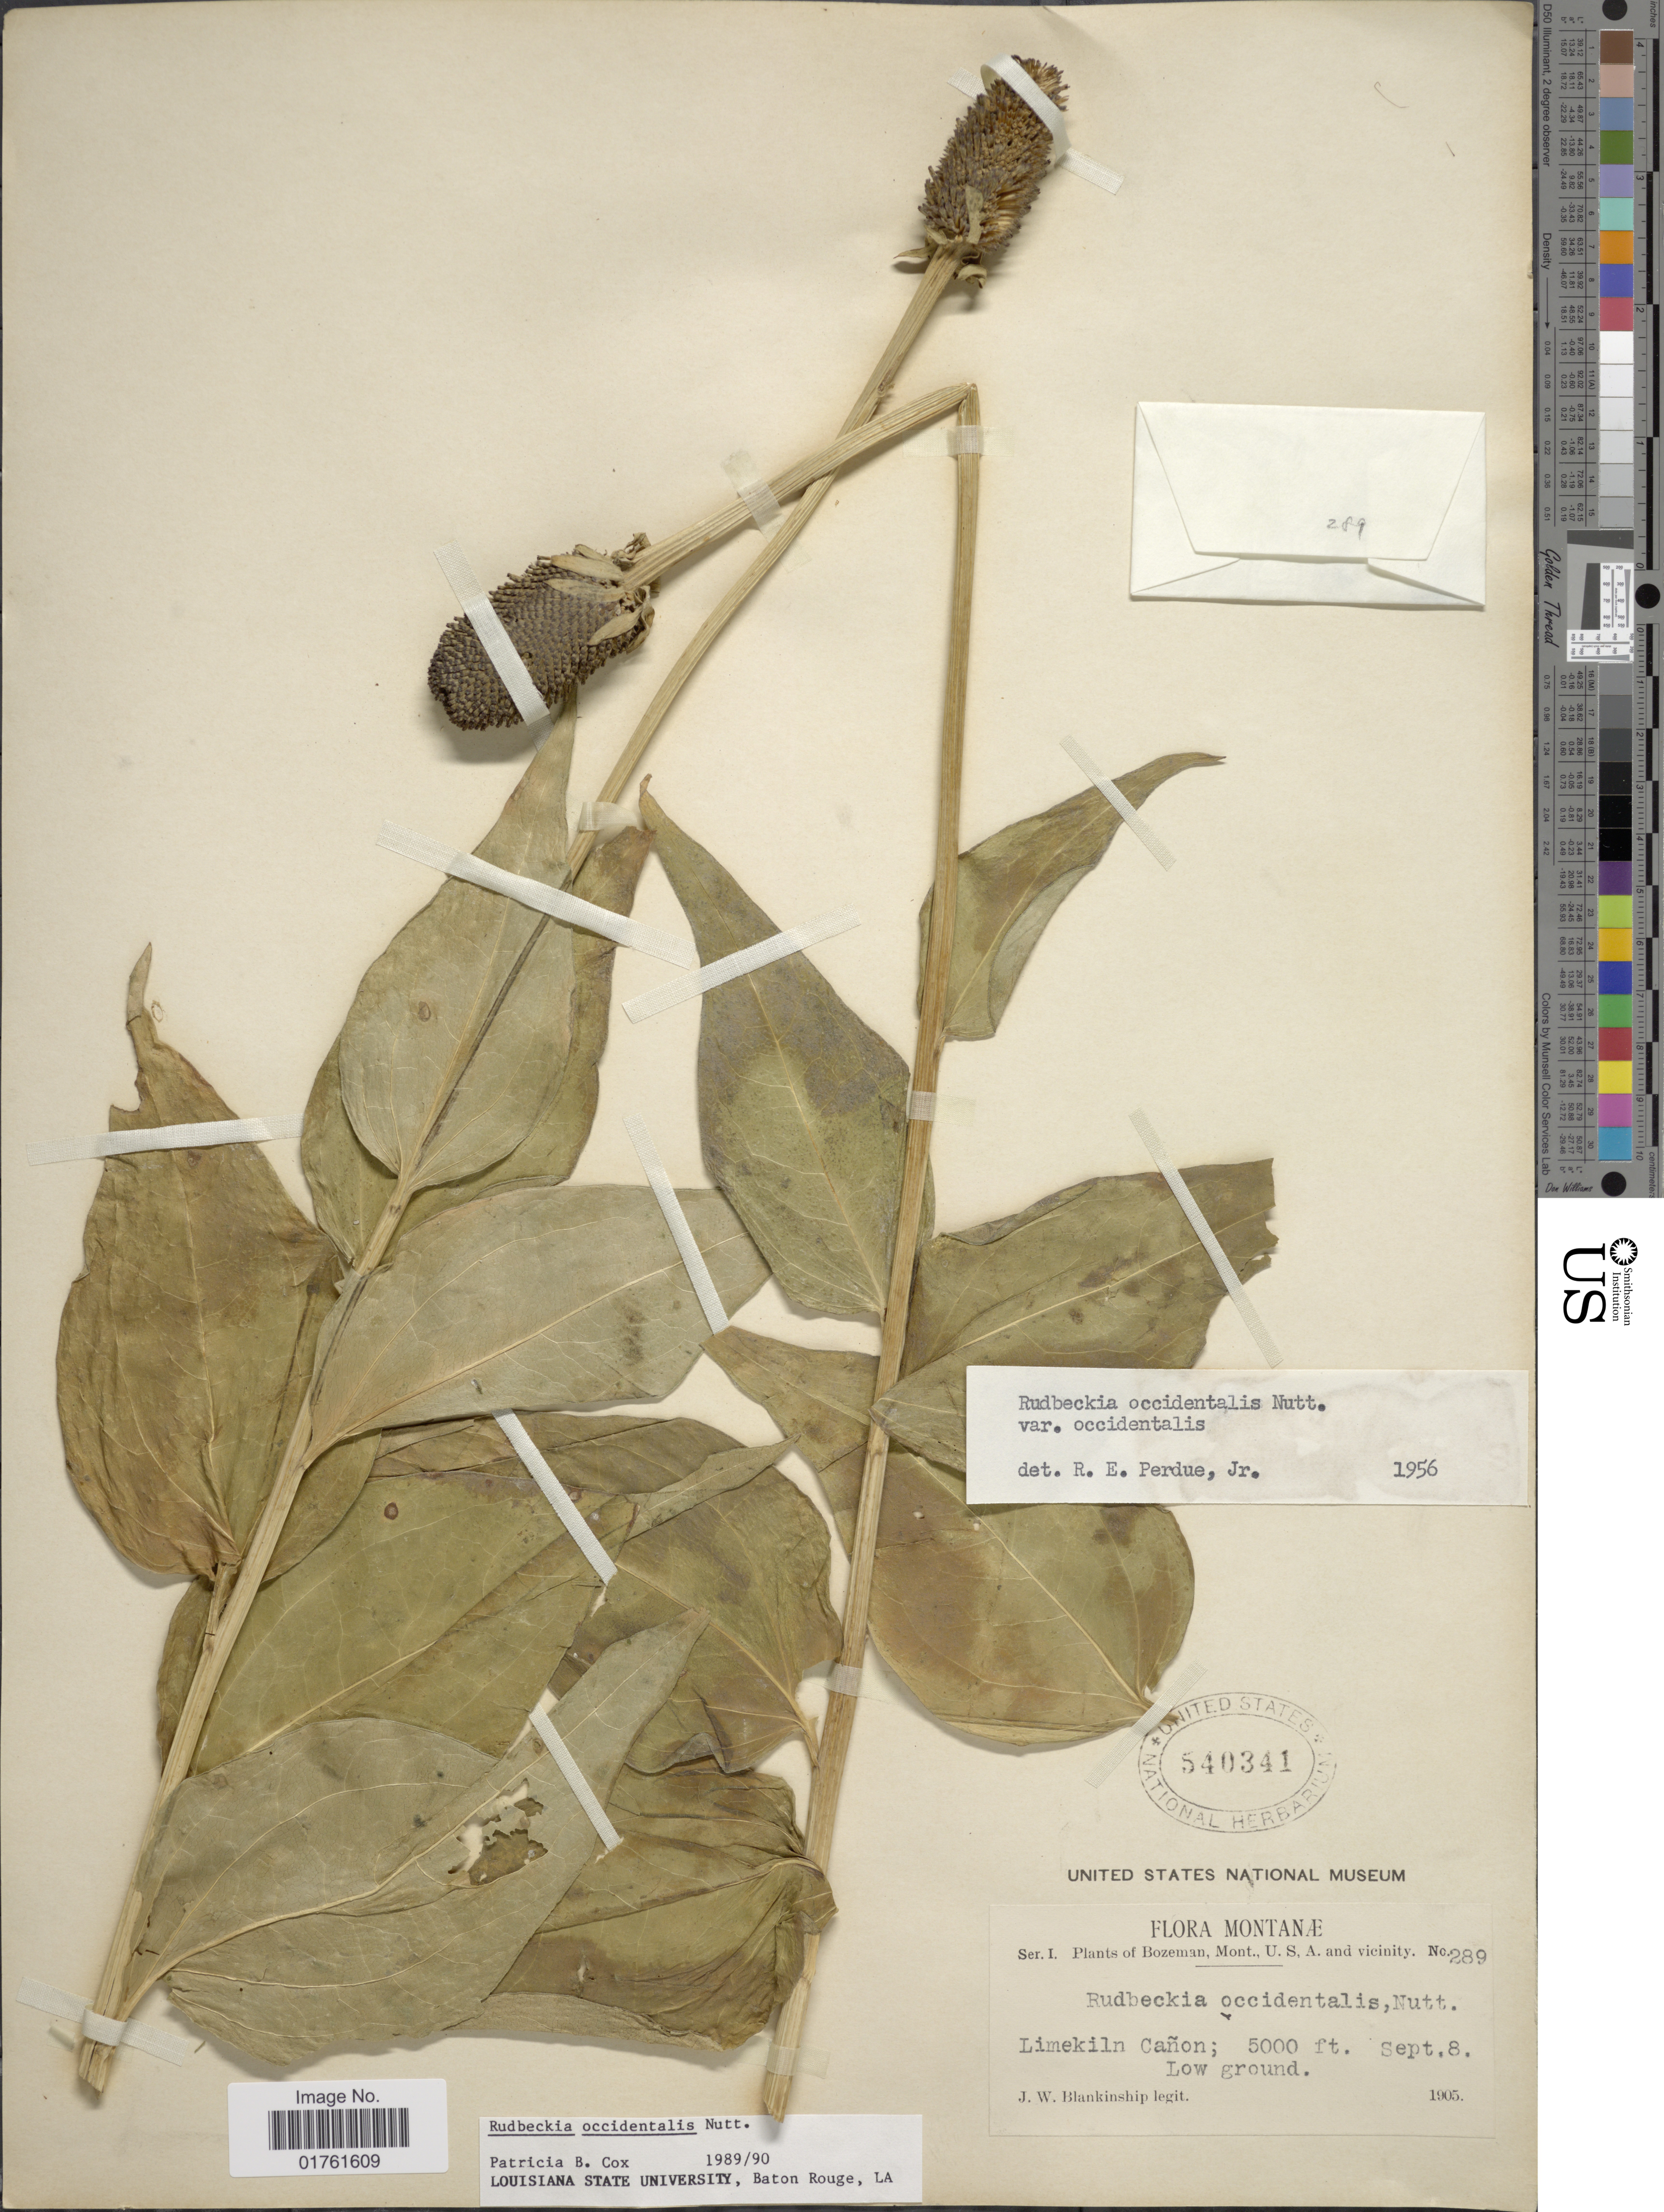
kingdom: Plantae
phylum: Tracheophyta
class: Magnoliopsida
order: Asterales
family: Asteraceae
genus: Rudbeckia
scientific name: Rudbeckia occidentalis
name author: Nutt.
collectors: J. W. Blankinship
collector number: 289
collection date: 1905-09-08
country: United States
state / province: Montana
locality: Mont., U.S.A. and vicinity, Limekiln Cañon; Low ground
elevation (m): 1524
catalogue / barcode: US 540341